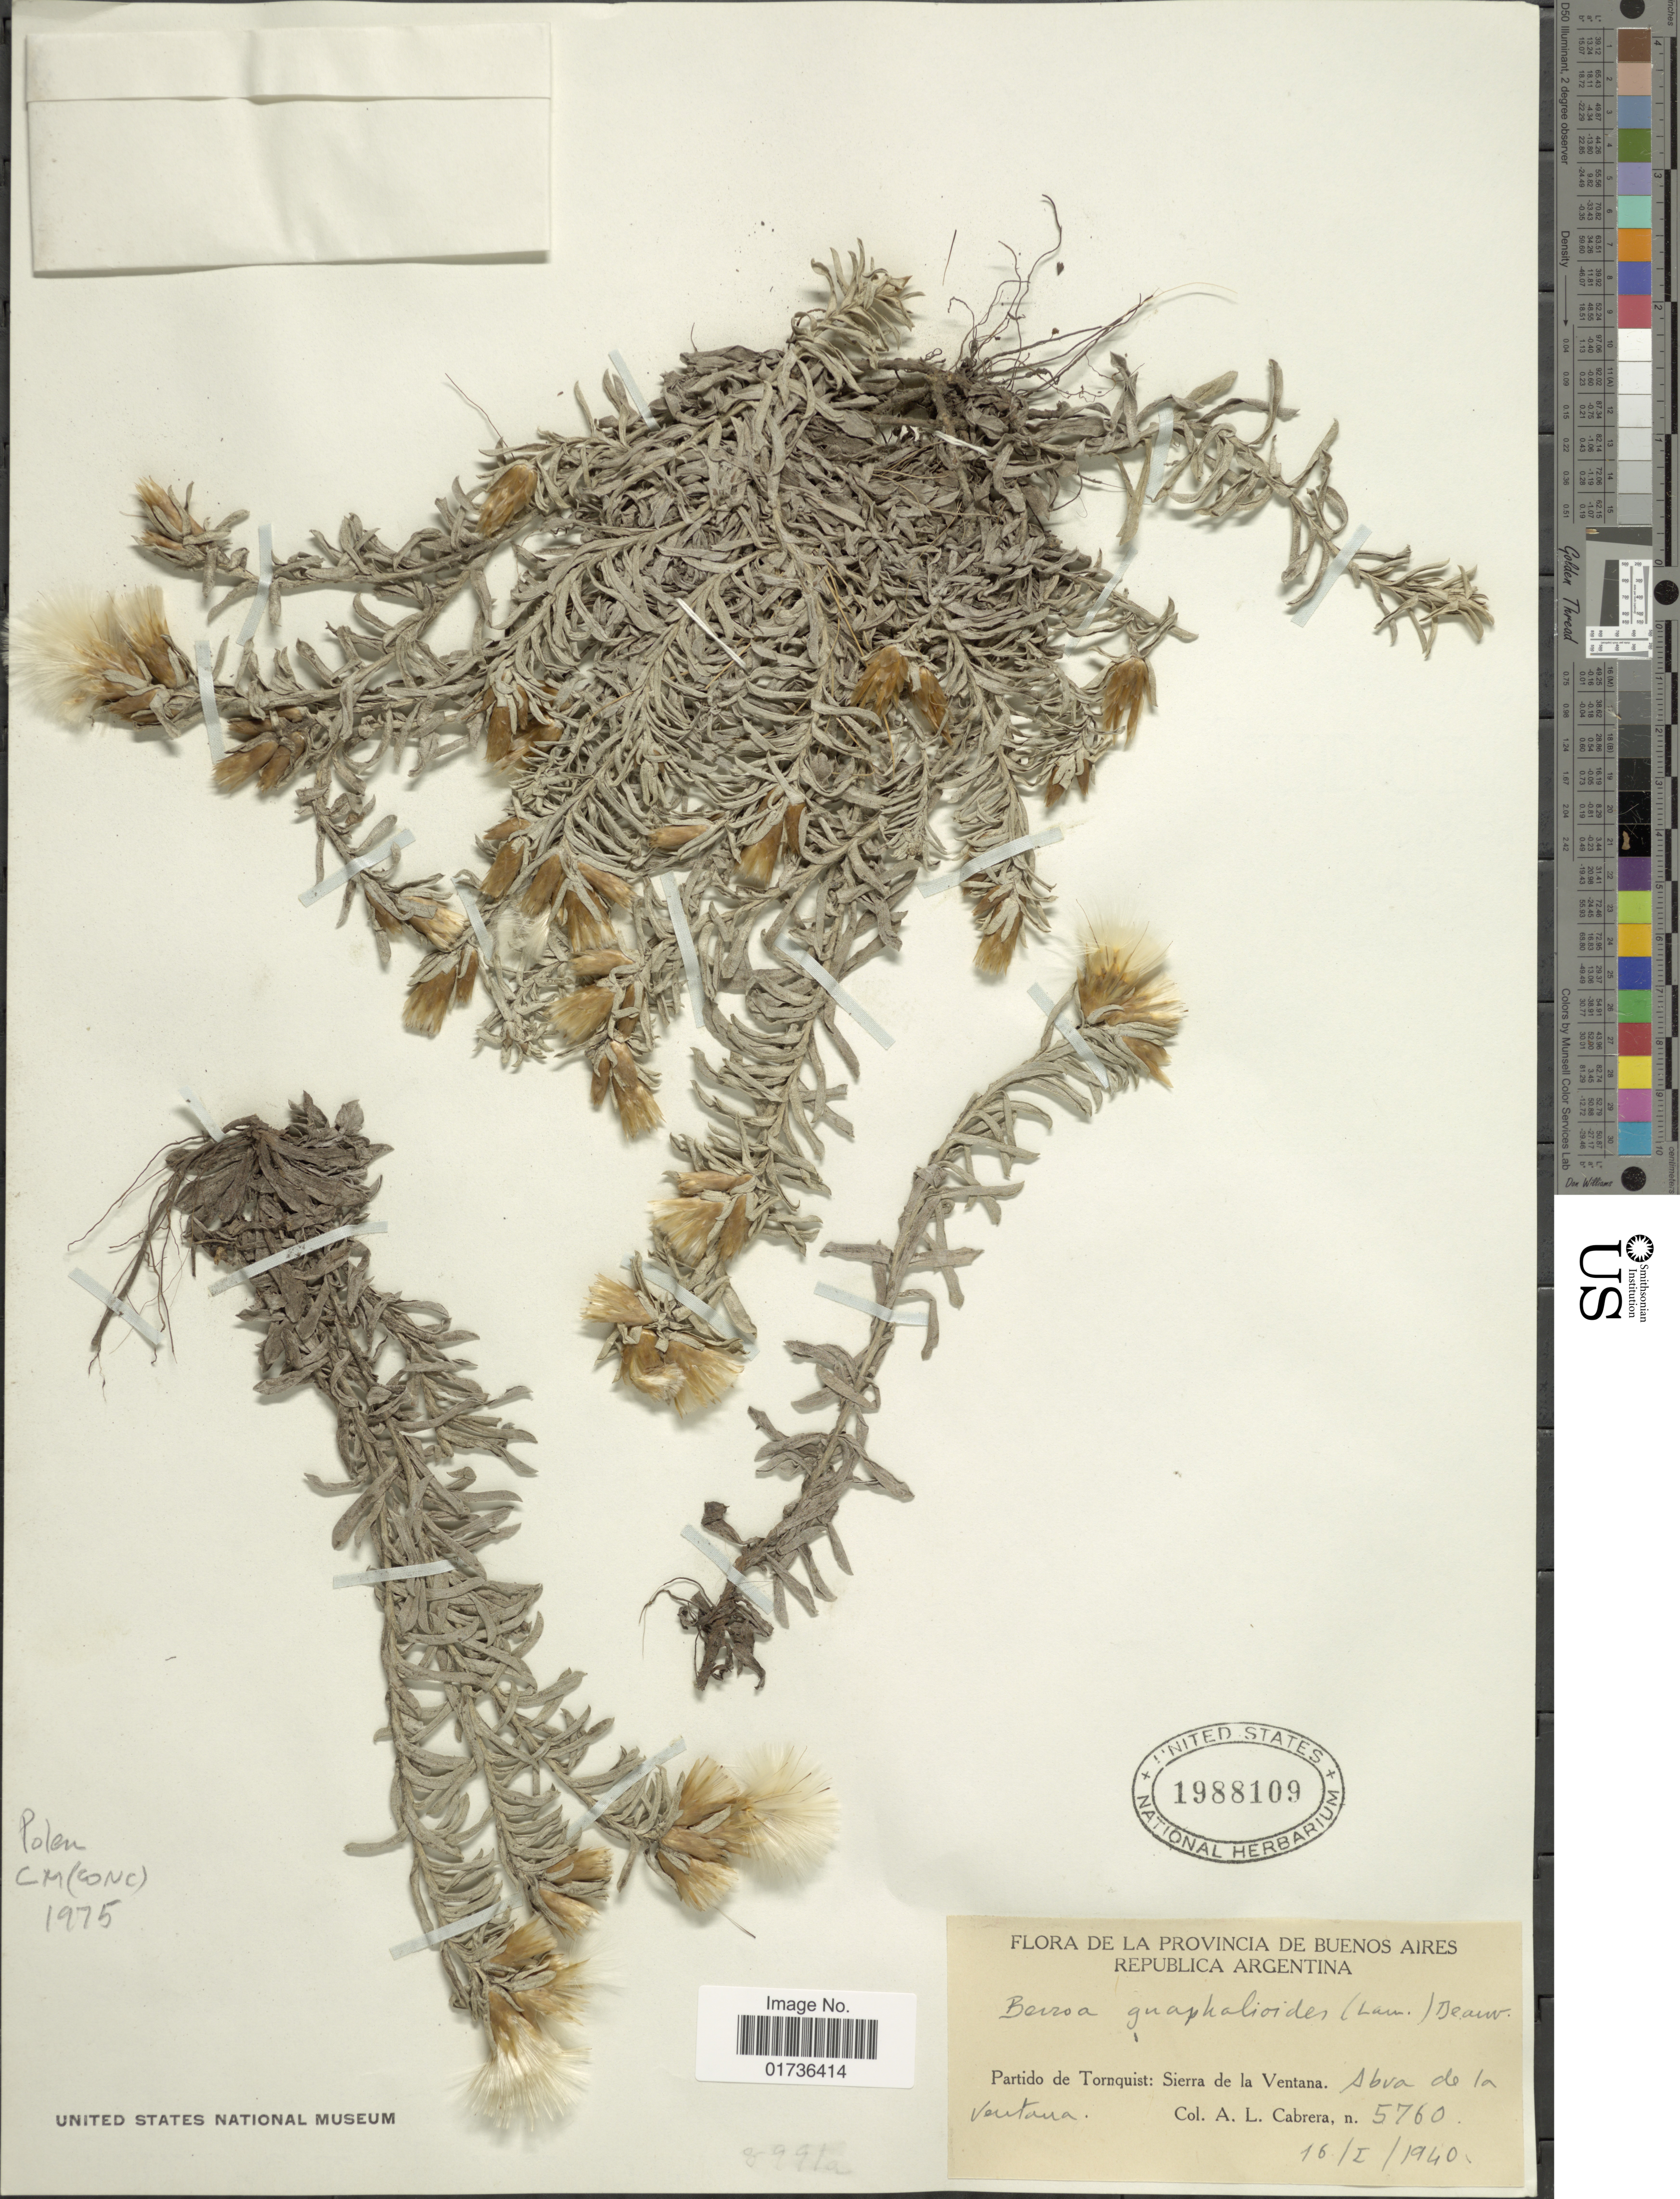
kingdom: Plantae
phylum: Tracheophyta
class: Magnoliopsida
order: Asterales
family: Asteraceae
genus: Berroa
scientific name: Berroa gnaphalioides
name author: (Less.) Beauverd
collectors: A. L. Cabrera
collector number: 5760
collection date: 1940-01-16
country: Argentina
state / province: Buenos Aires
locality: Republica Argentina, Partido de Tornquist: Sierra de la Ventana, Abra de la Ventana.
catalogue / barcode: US 1988109